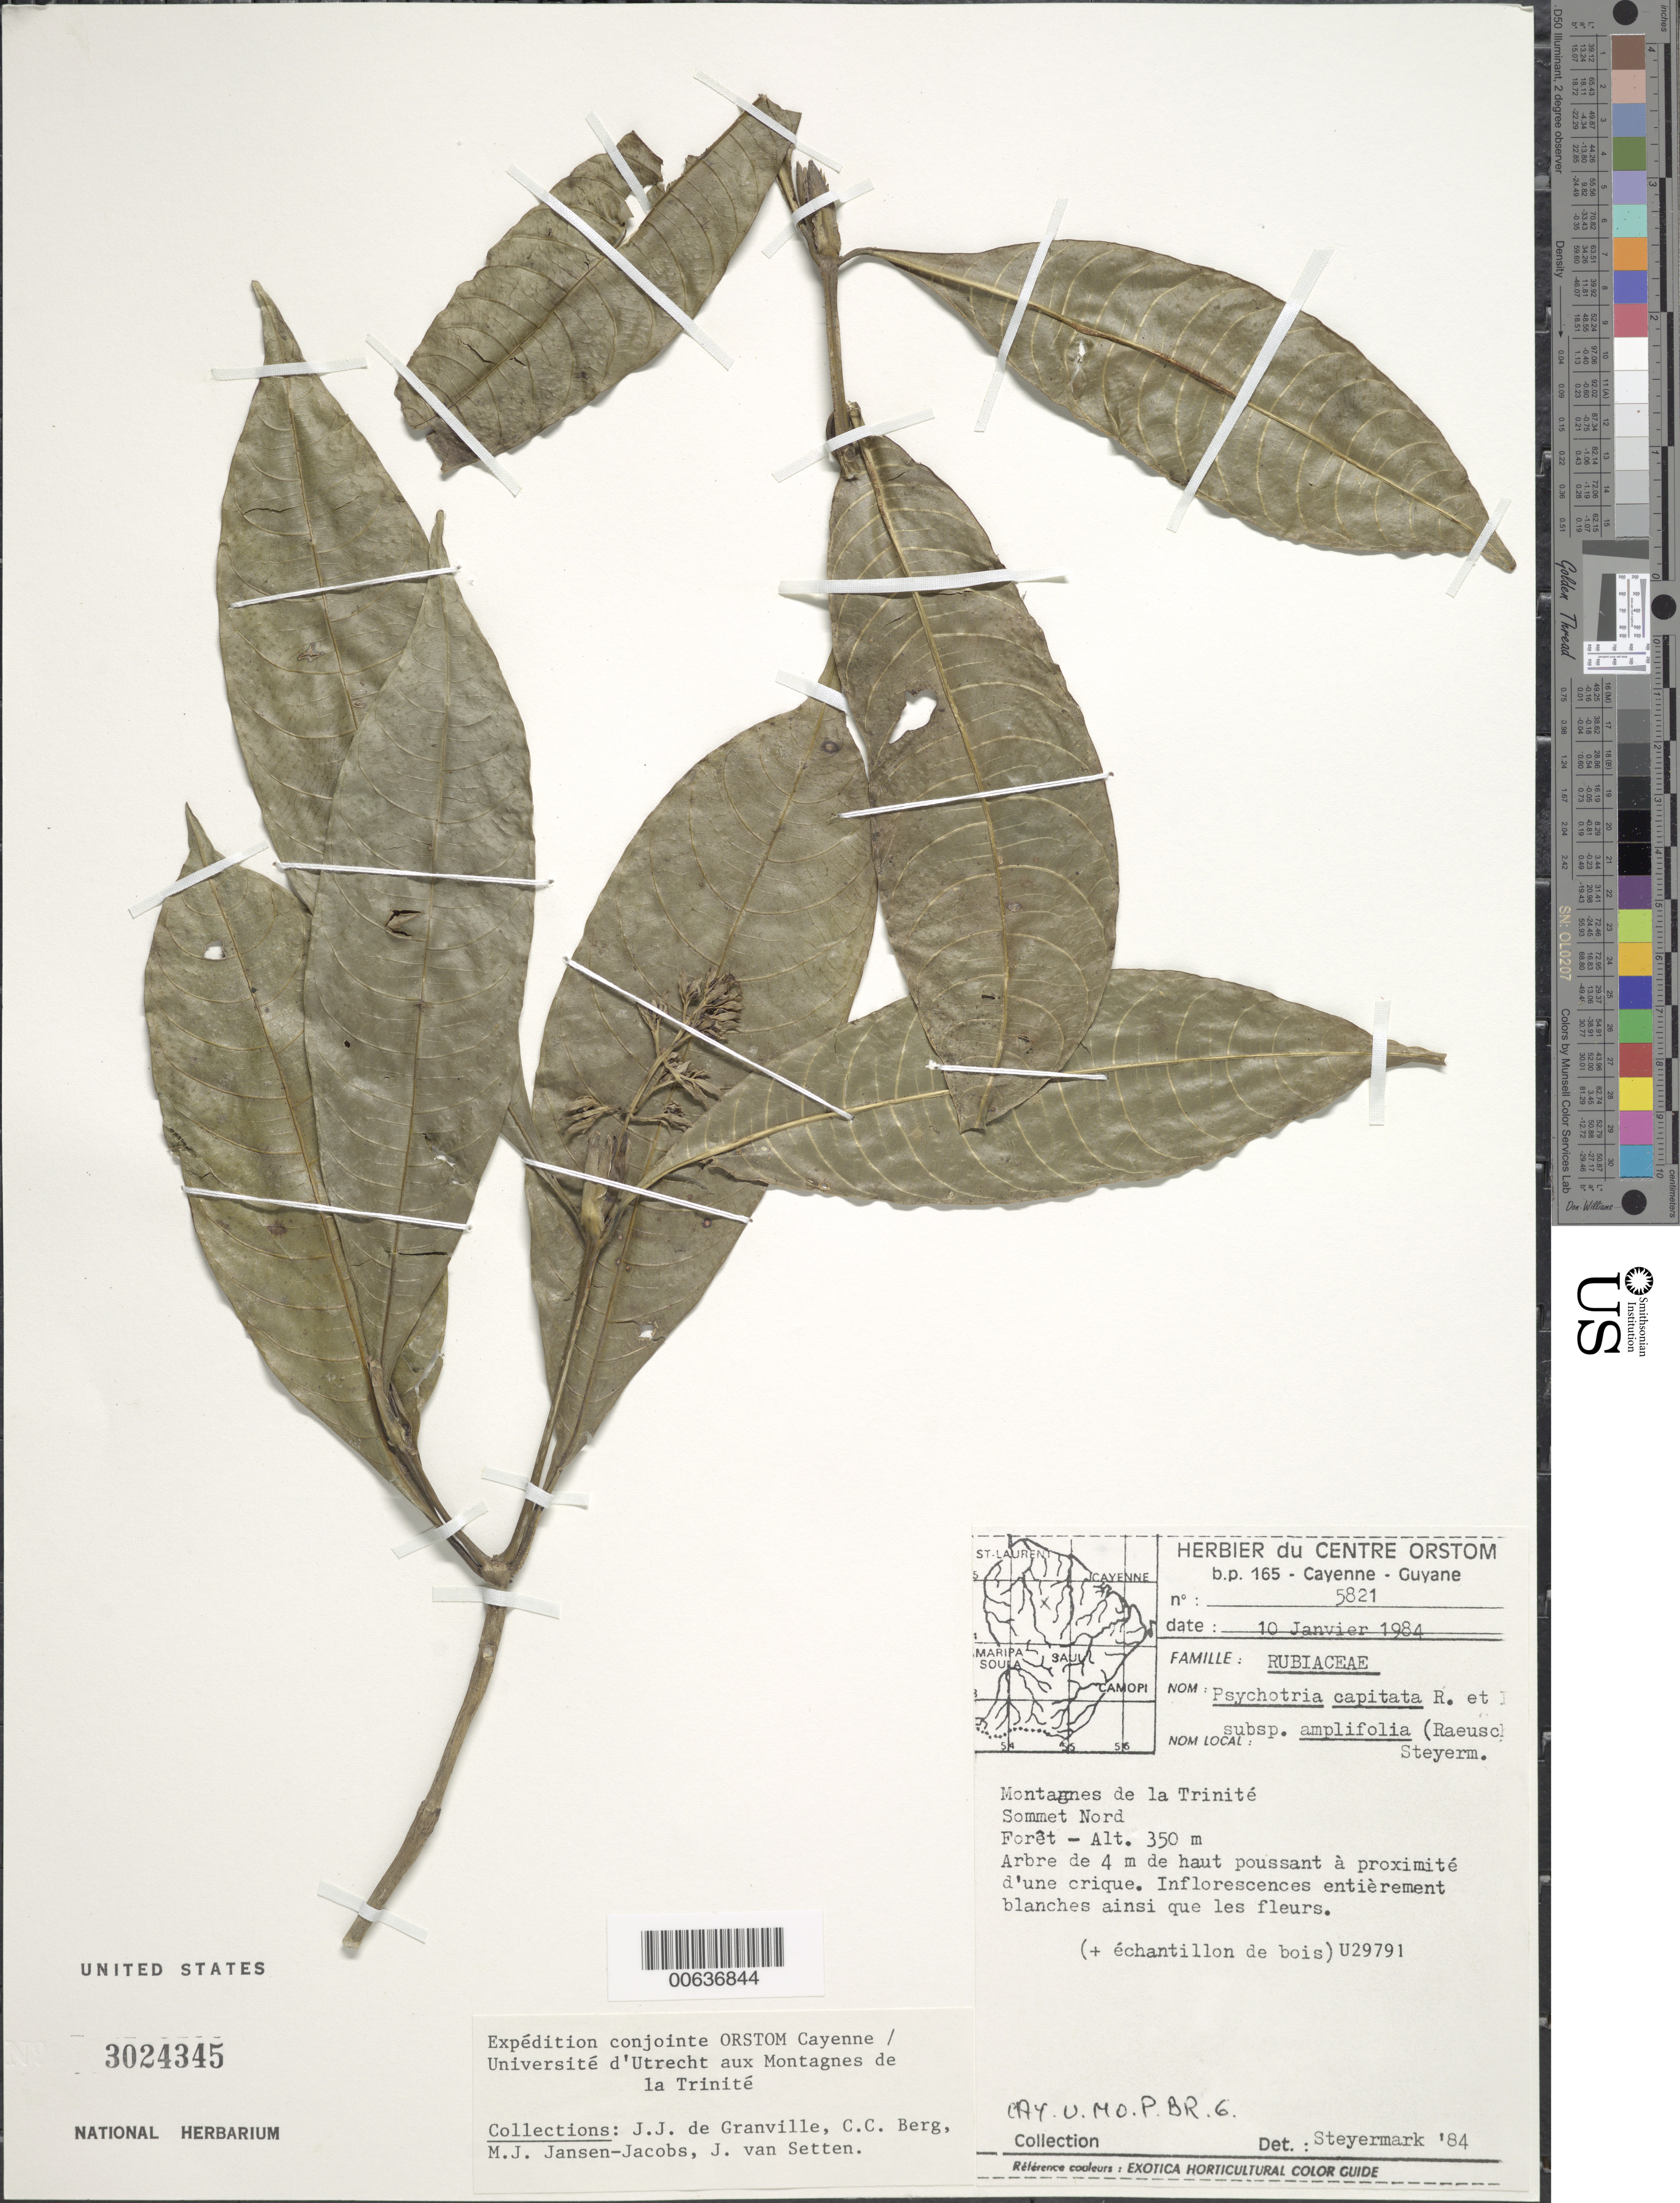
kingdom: Plantae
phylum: Tracheophyta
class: Magnoliopsida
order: Gentianales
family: Rubiaceae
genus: Palicourea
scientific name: Palicourea violacea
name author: (Aubl.) A. Rich.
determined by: Kirkbride, J. H., Jr.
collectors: J.-J. de Granville, C. C. Berg, M. J. Jansen-Jacobs & J. van Setten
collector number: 5821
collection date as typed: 10-Jan-84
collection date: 1984-01-10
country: French Guiana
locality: Montagnes de la Trinité, sommet Nord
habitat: Forest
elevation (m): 350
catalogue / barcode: US 3024345